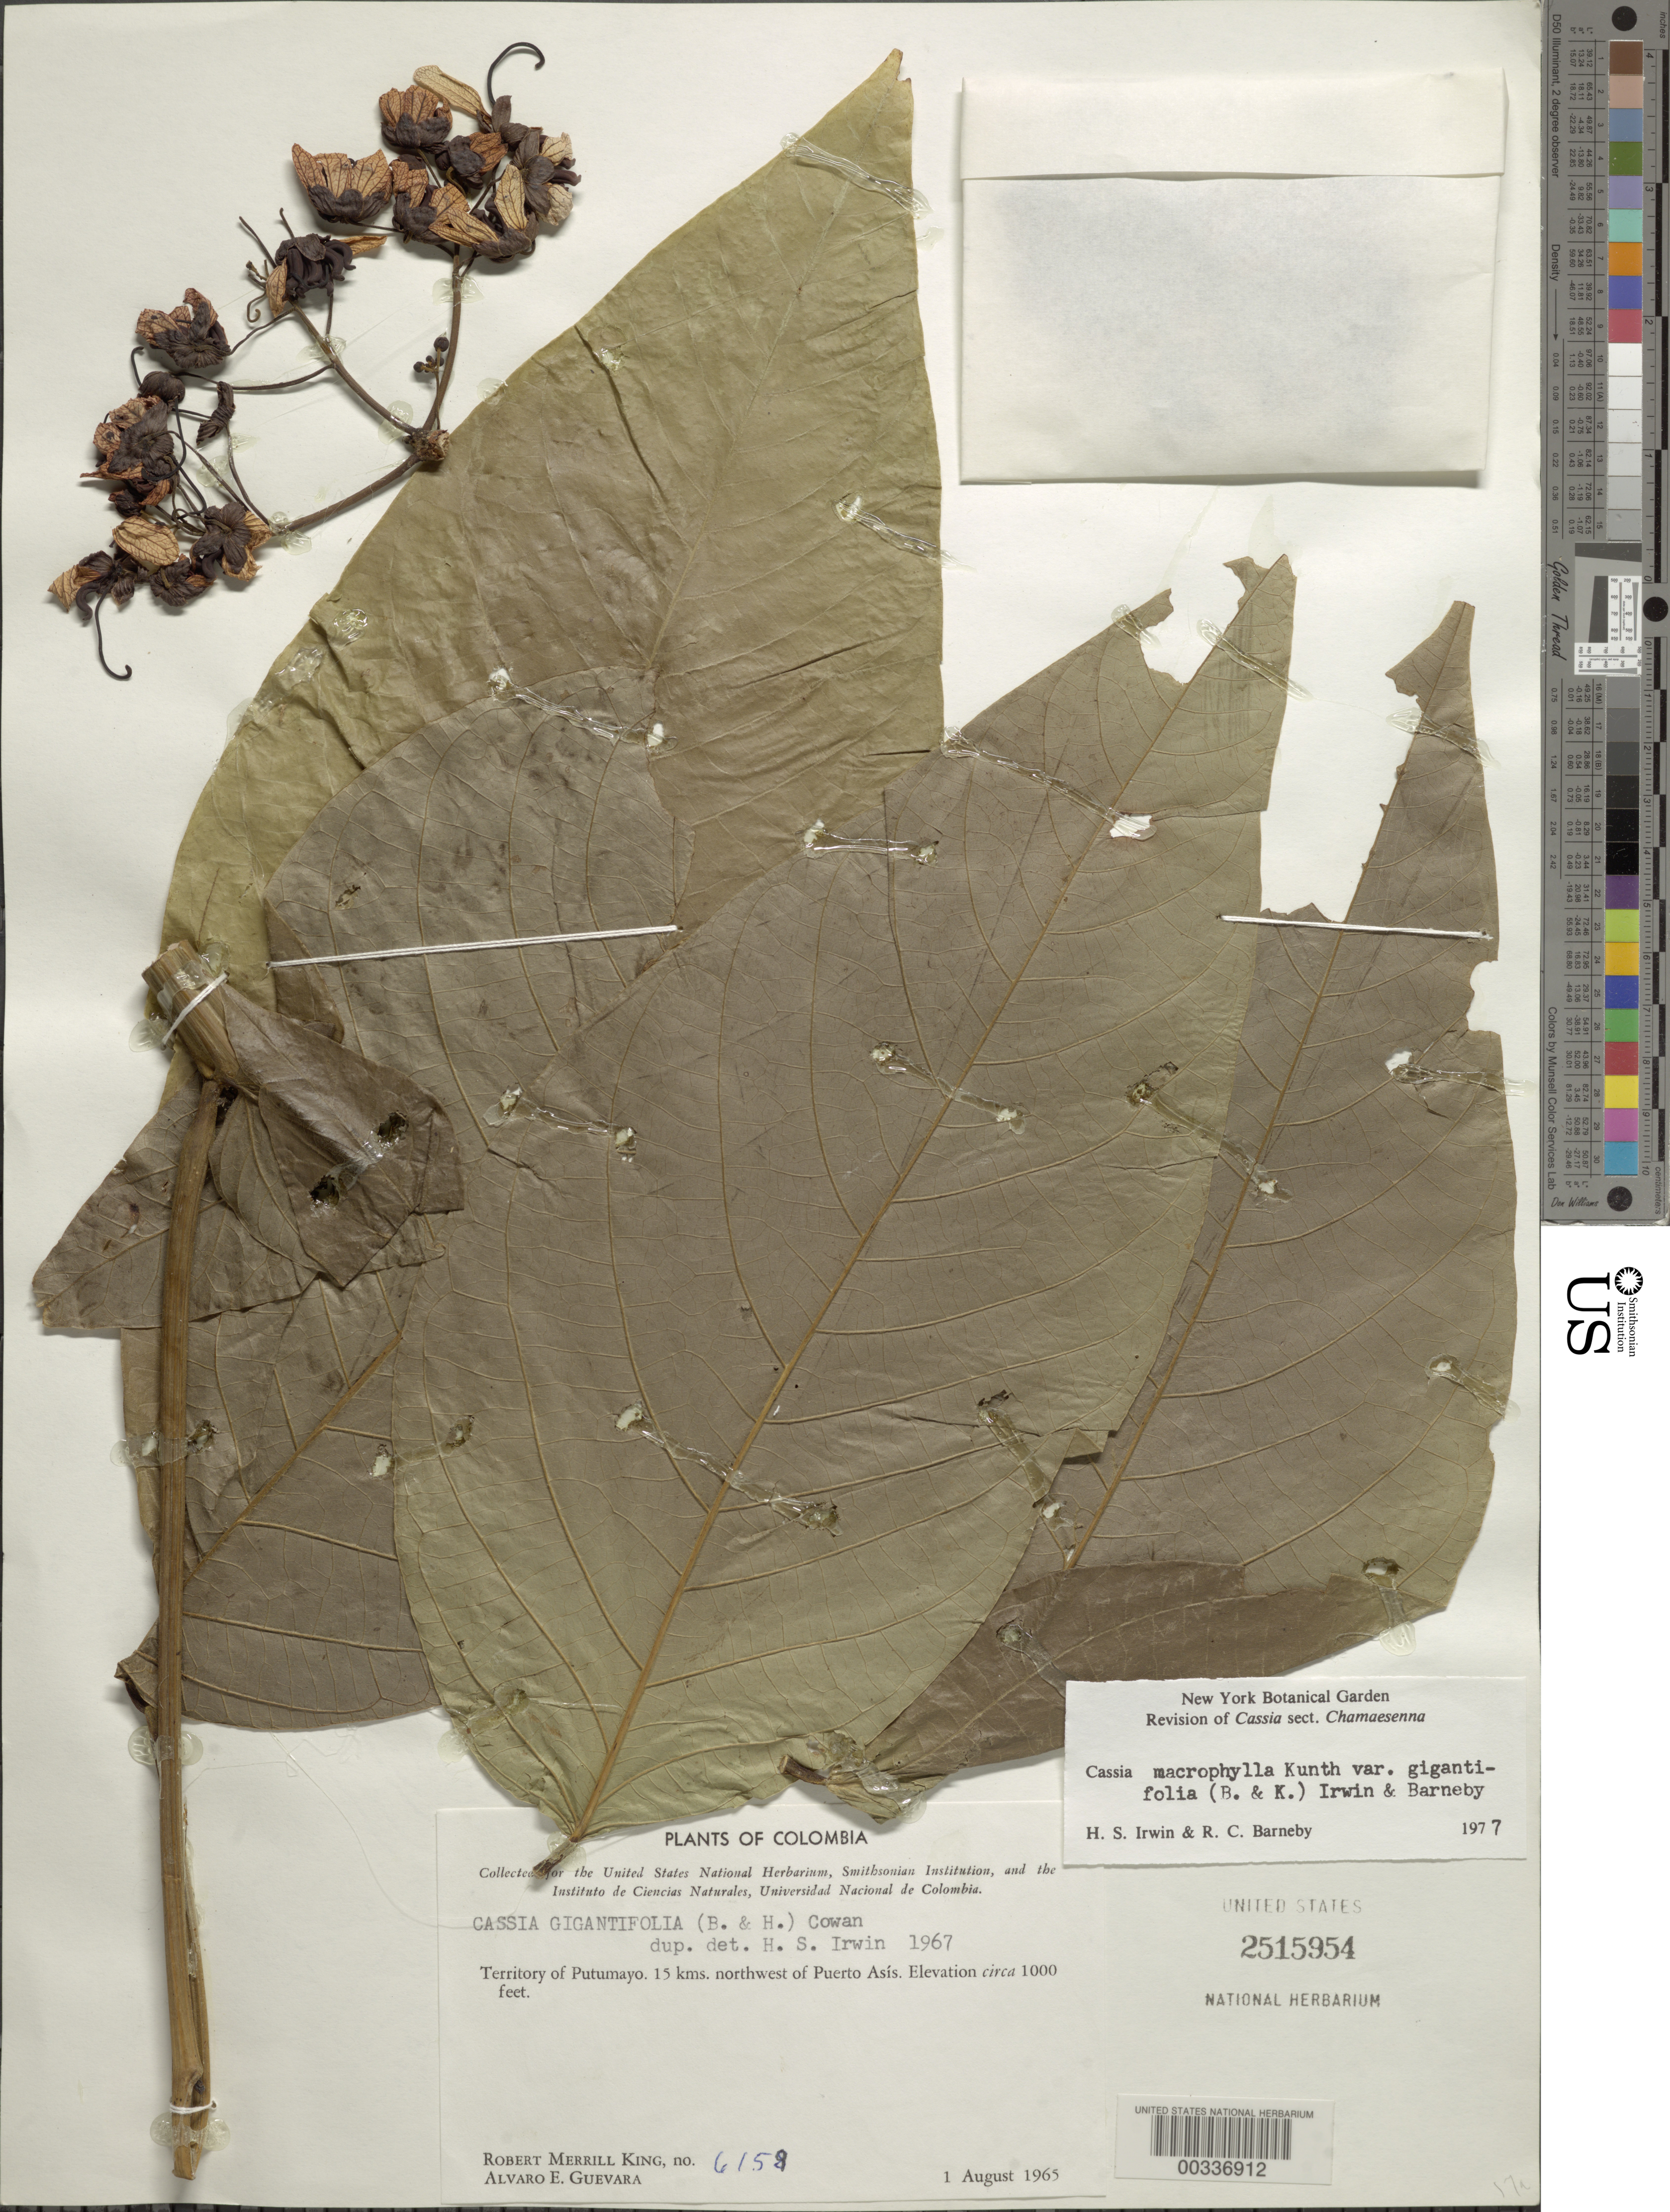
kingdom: Plantae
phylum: Tracheophyta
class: Magnoliopsida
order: Fabales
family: Fabaceae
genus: Senna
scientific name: Senna macrophylla var. gigantifolia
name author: (Britton & Killip) H.S. Irwin & Barneby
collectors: R. M. King & A. E. Guevara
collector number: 6159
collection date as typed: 01 Aug 1965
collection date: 1965-08-01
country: Colombia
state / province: Putumayo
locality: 15 km NW of Puerto Asis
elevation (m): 305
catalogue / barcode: US 2515954